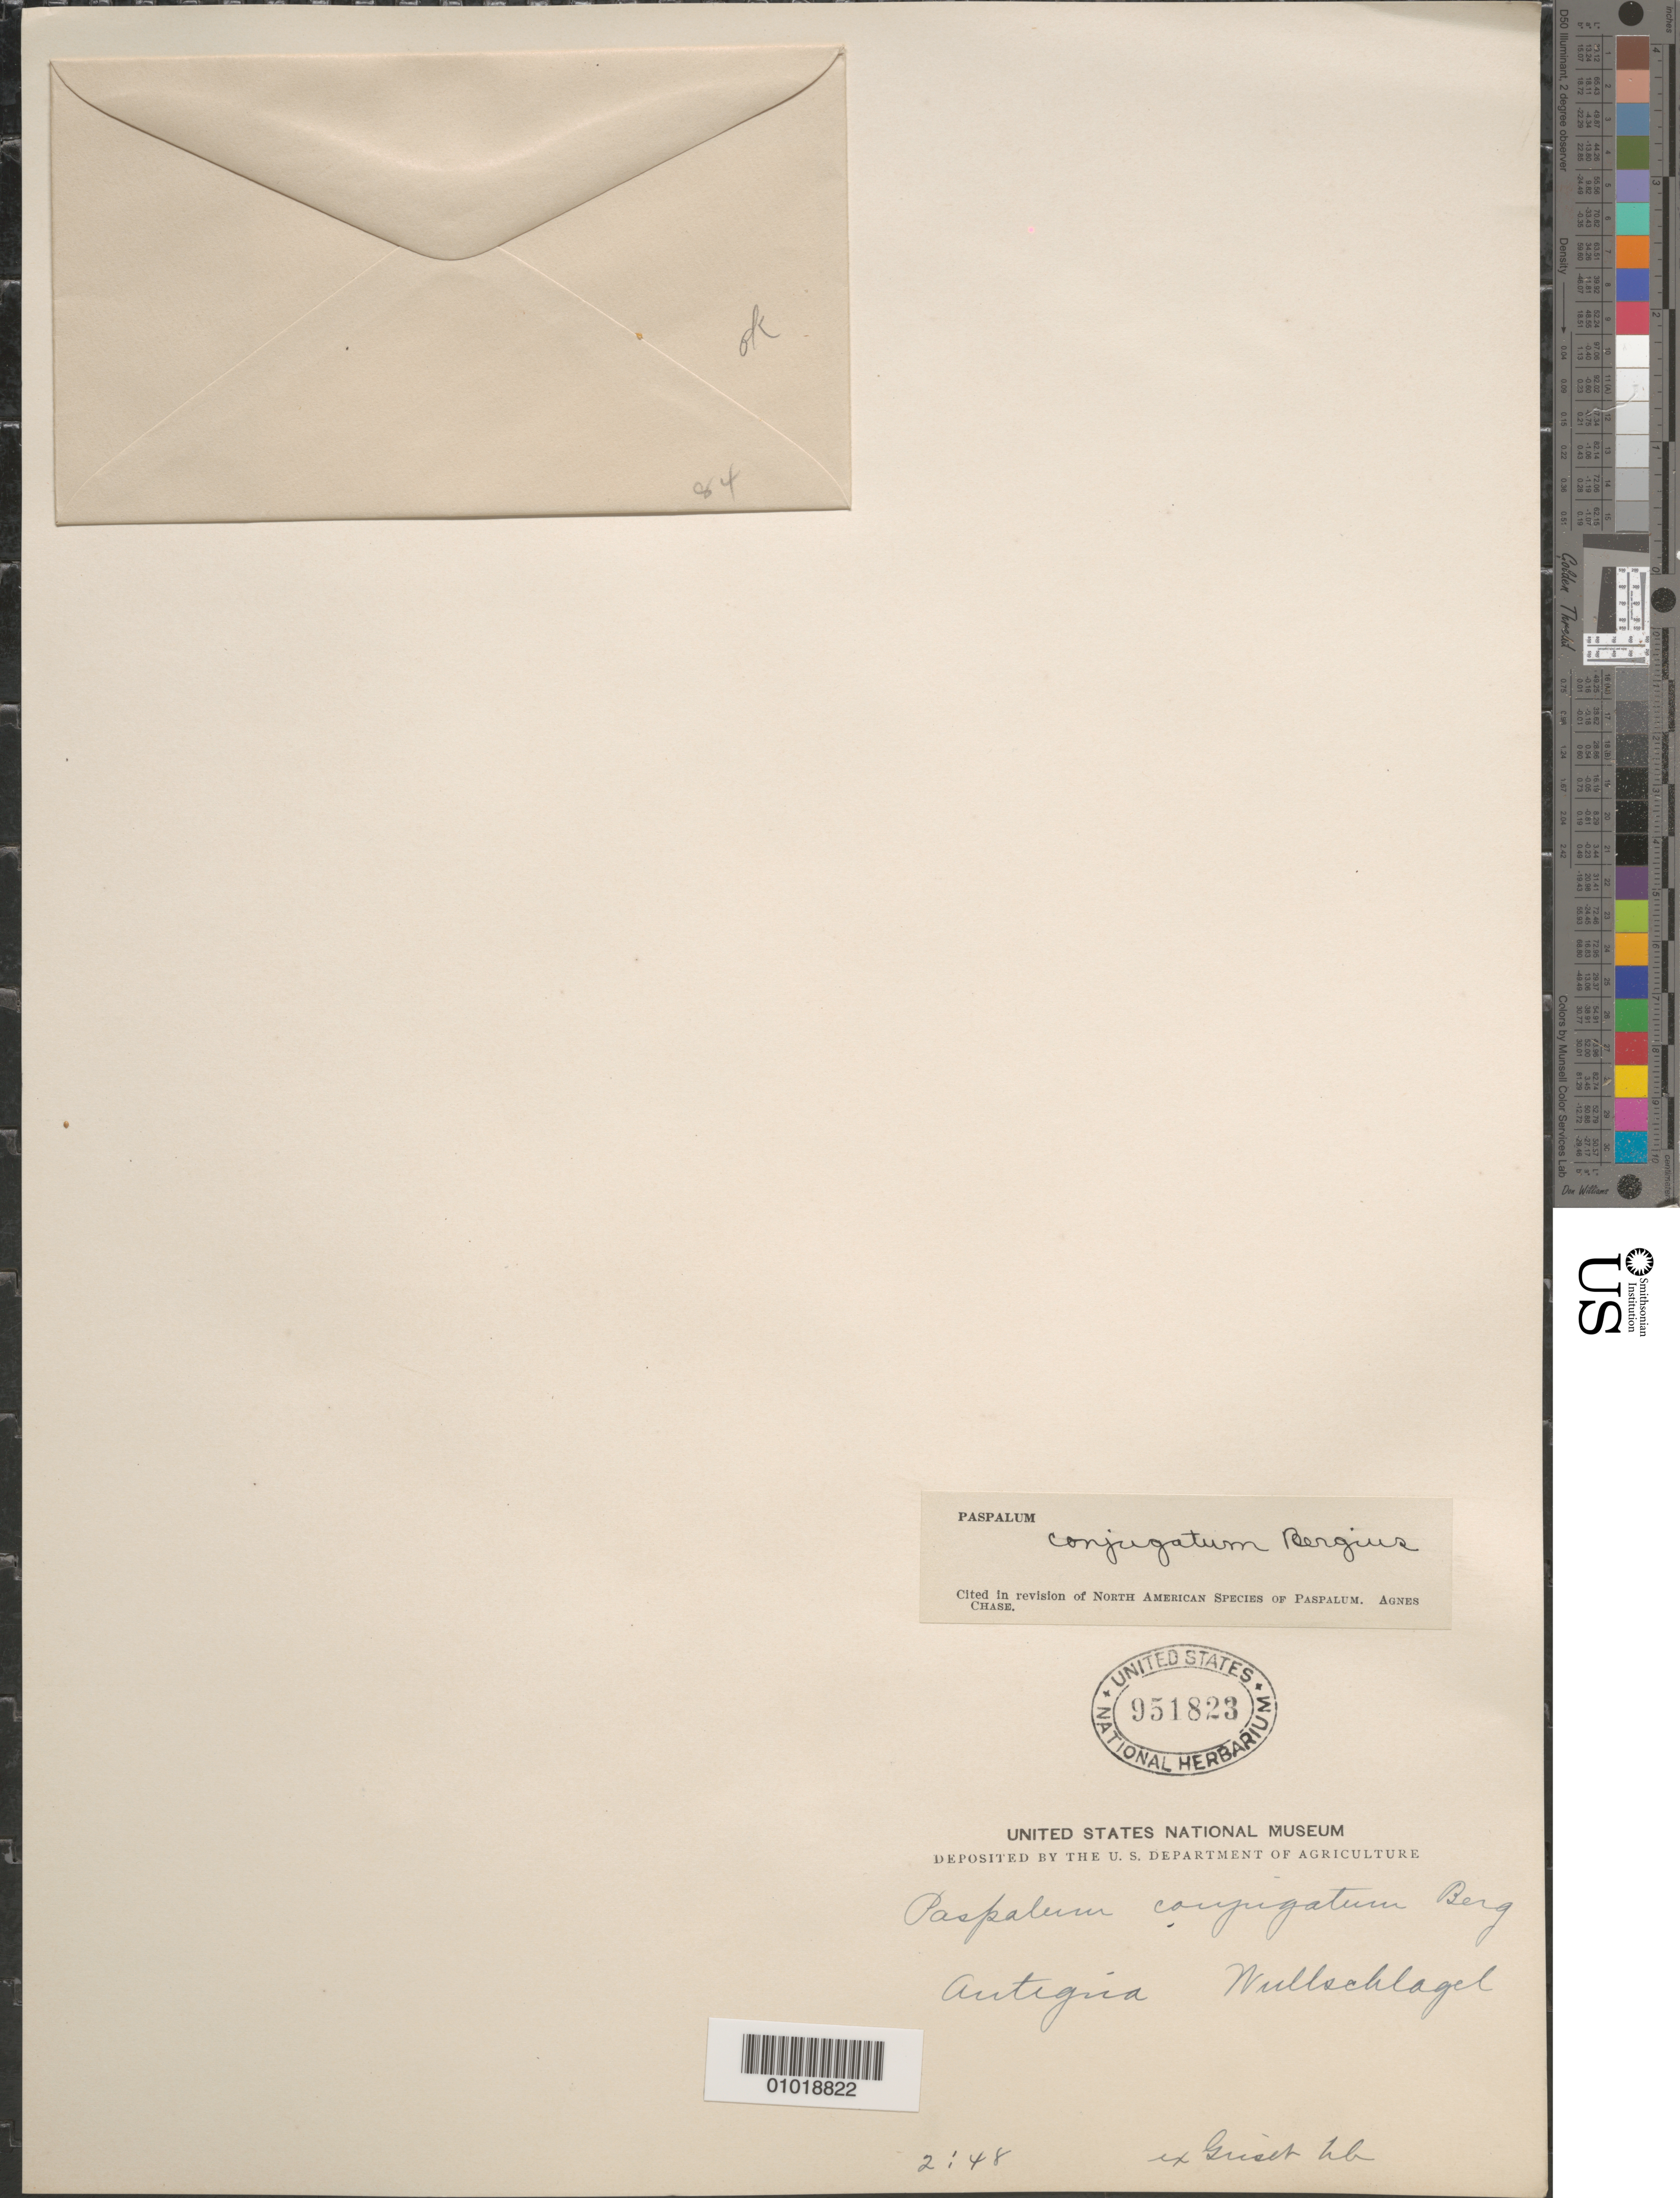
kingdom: Plantae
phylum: Tracheophyta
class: Liliopsida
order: Poales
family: Poaceae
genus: Paspalum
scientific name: Paspalum conjugatum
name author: P.J. Bergius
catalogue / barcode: US 951823